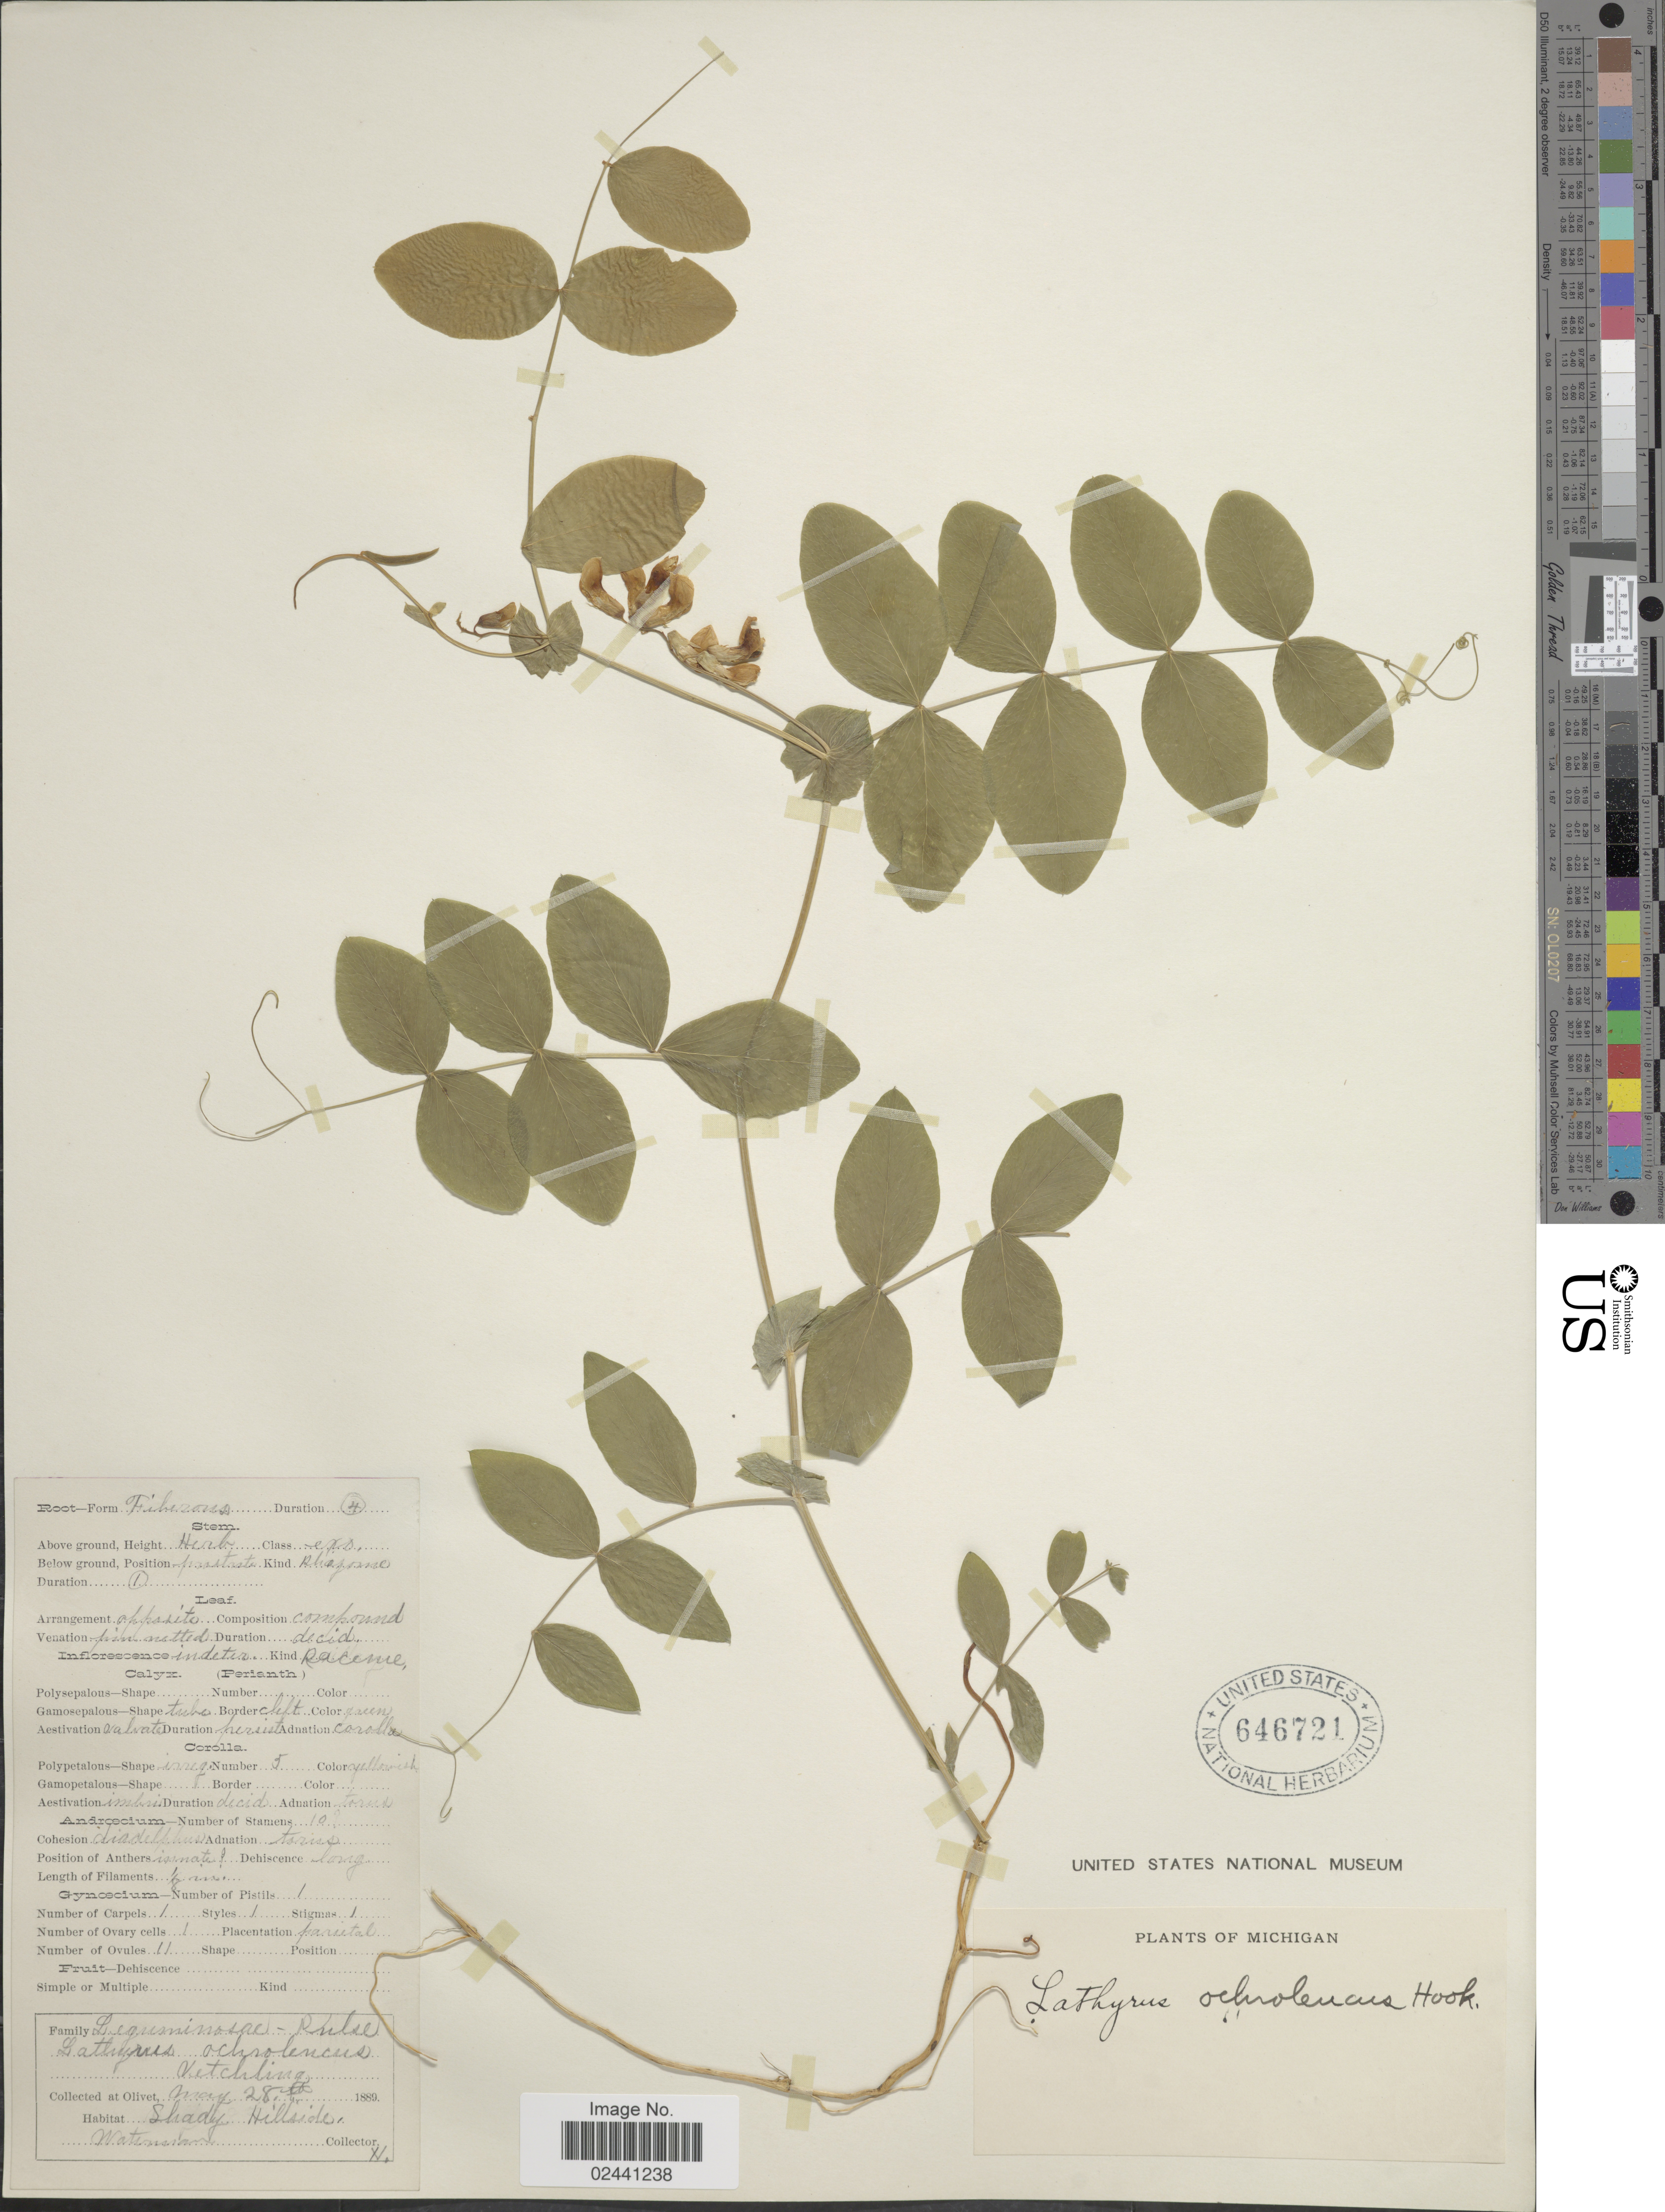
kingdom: Plantae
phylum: Tracheophyta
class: Magnoliopsida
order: Fabales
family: Fabaceae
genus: Lathyrus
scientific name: Lathyrus ochroleucus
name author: Hook.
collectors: -. Waterman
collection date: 1889-05-28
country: United States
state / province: Michigan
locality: Olivet, Shady hillside.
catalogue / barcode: US 646721